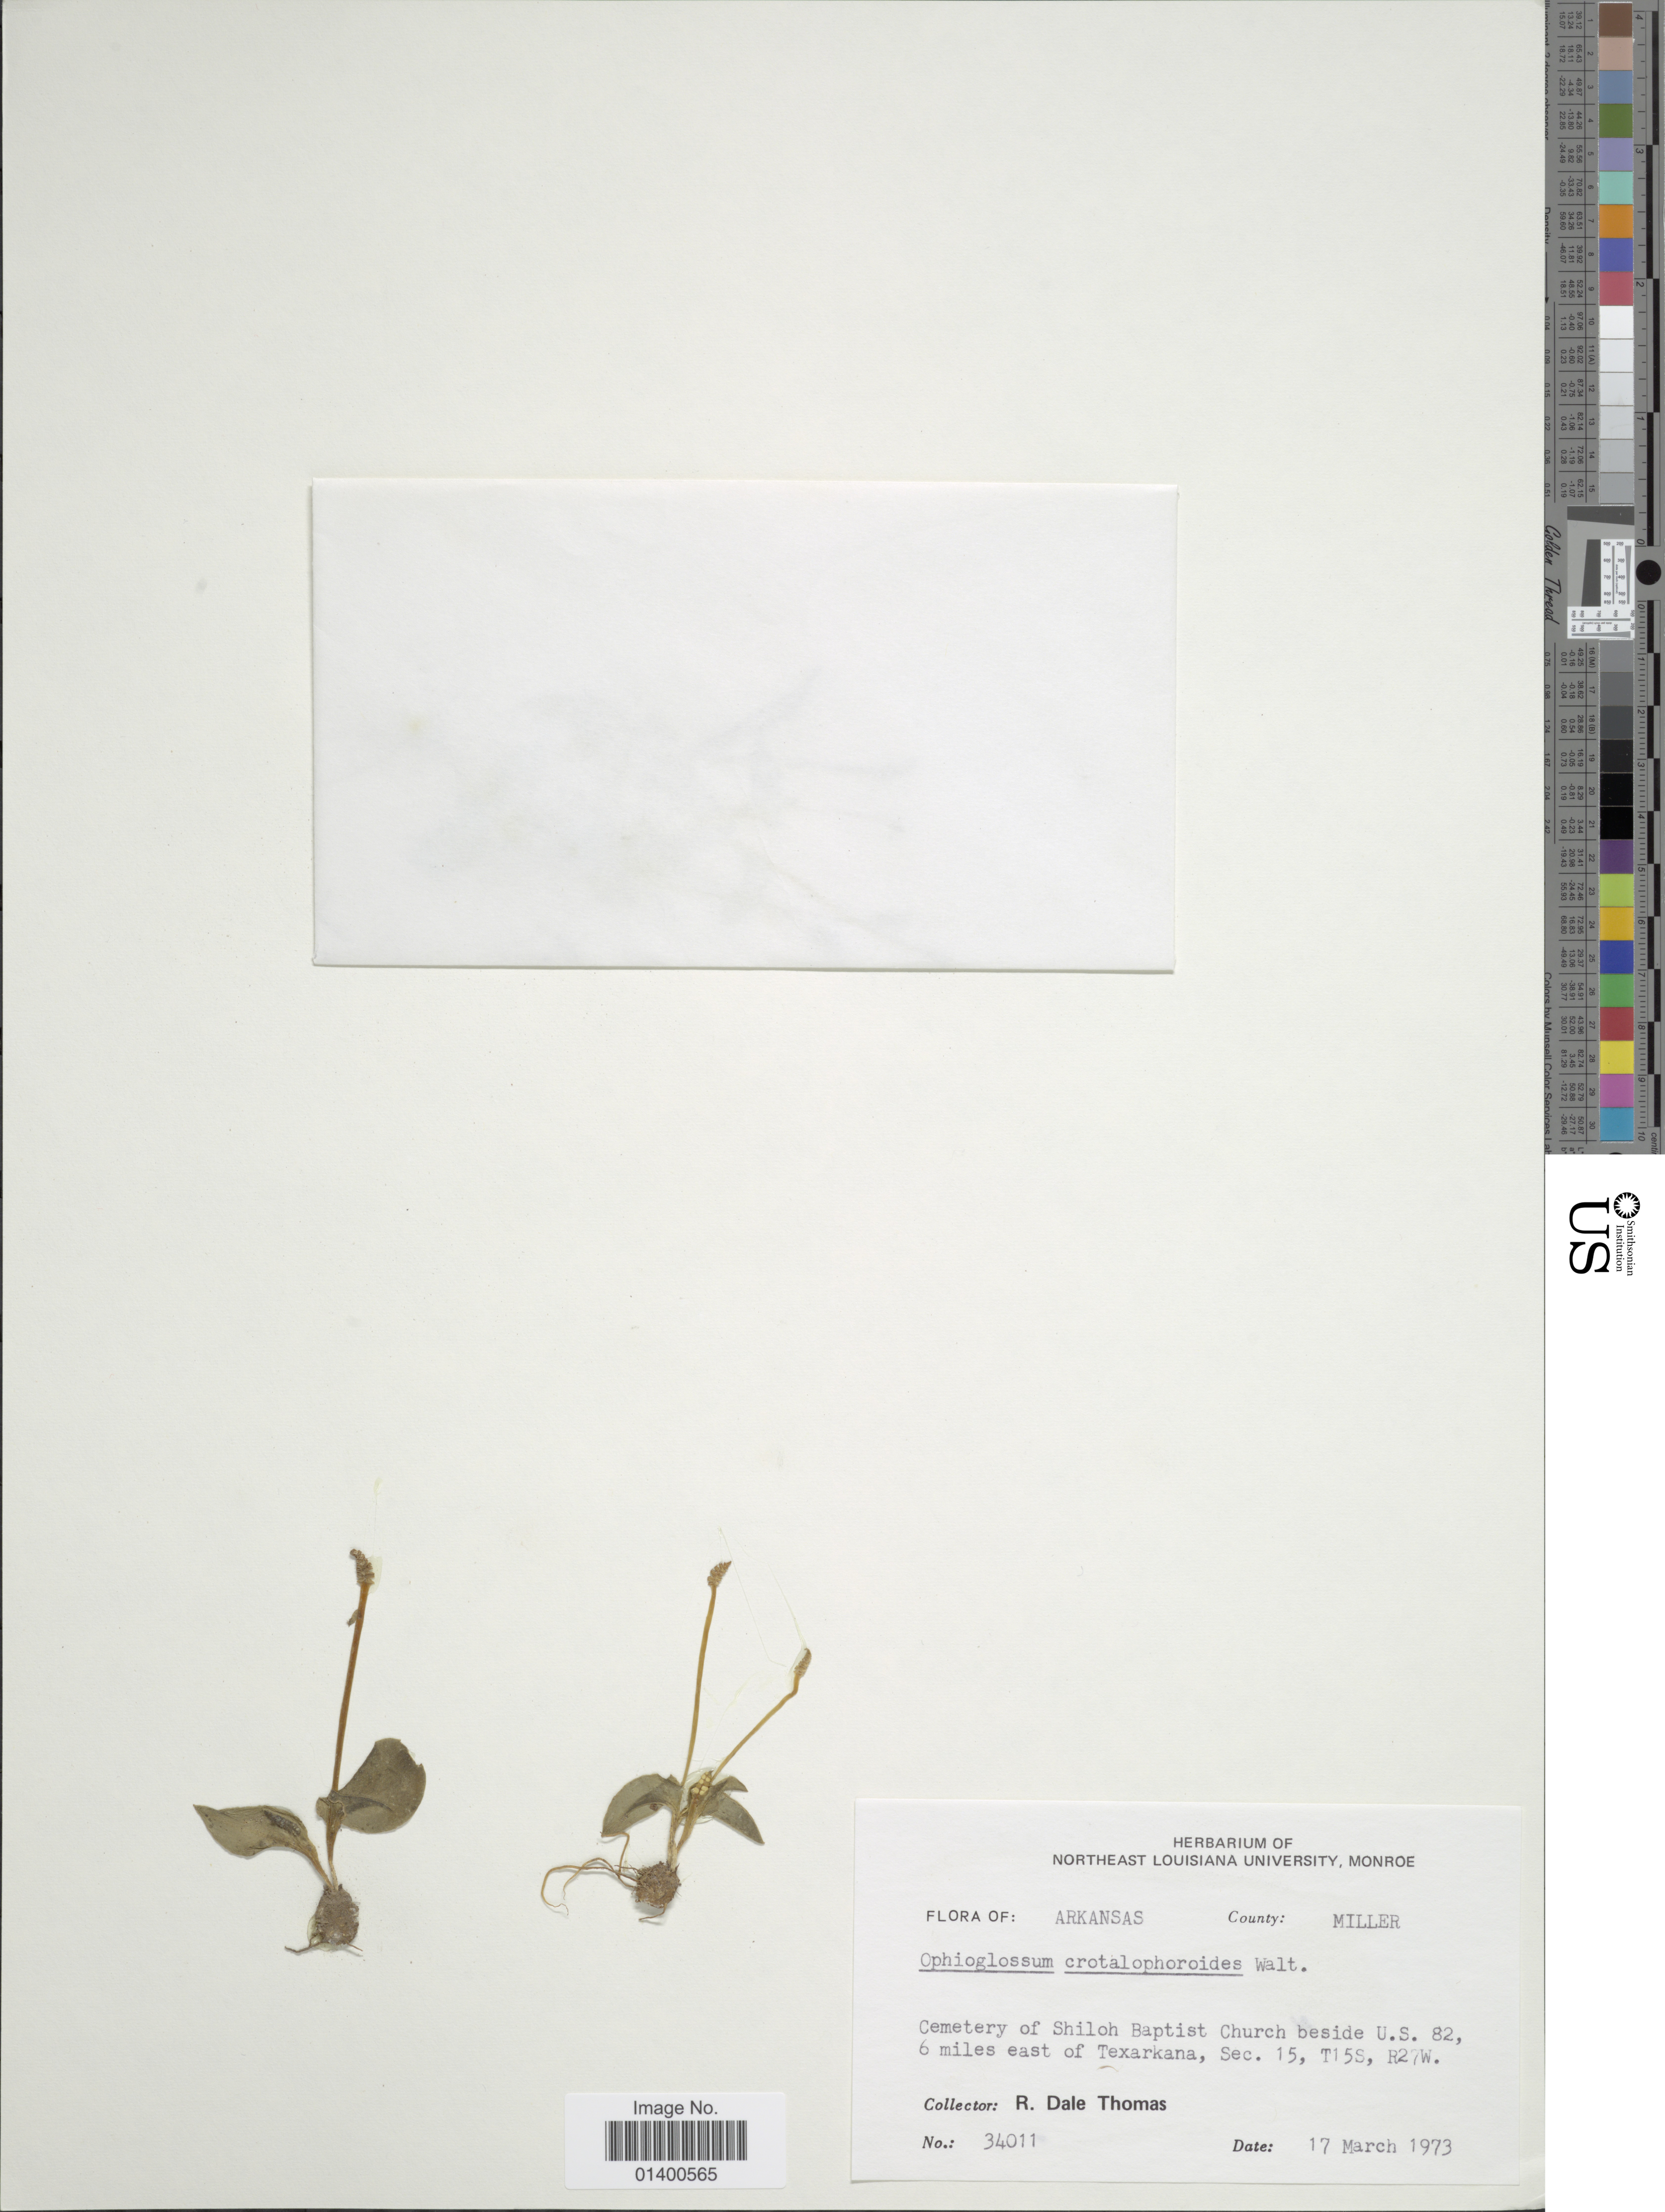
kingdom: Plantae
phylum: Tracheophyta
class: Polypodiopsida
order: Ophioglossales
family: Ophioglossaceae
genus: Ophioglossum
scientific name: Ophioglossum crotalophoroides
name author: Walter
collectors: R. Thomas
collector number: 34011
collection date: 1973-03-17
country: United States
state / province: Arkansas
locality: County Miller, Cemetery of Shiloh Baptist Church beside U.S. 82, 6 miles east of Texarkana, Sec. 15, T15S, R27W